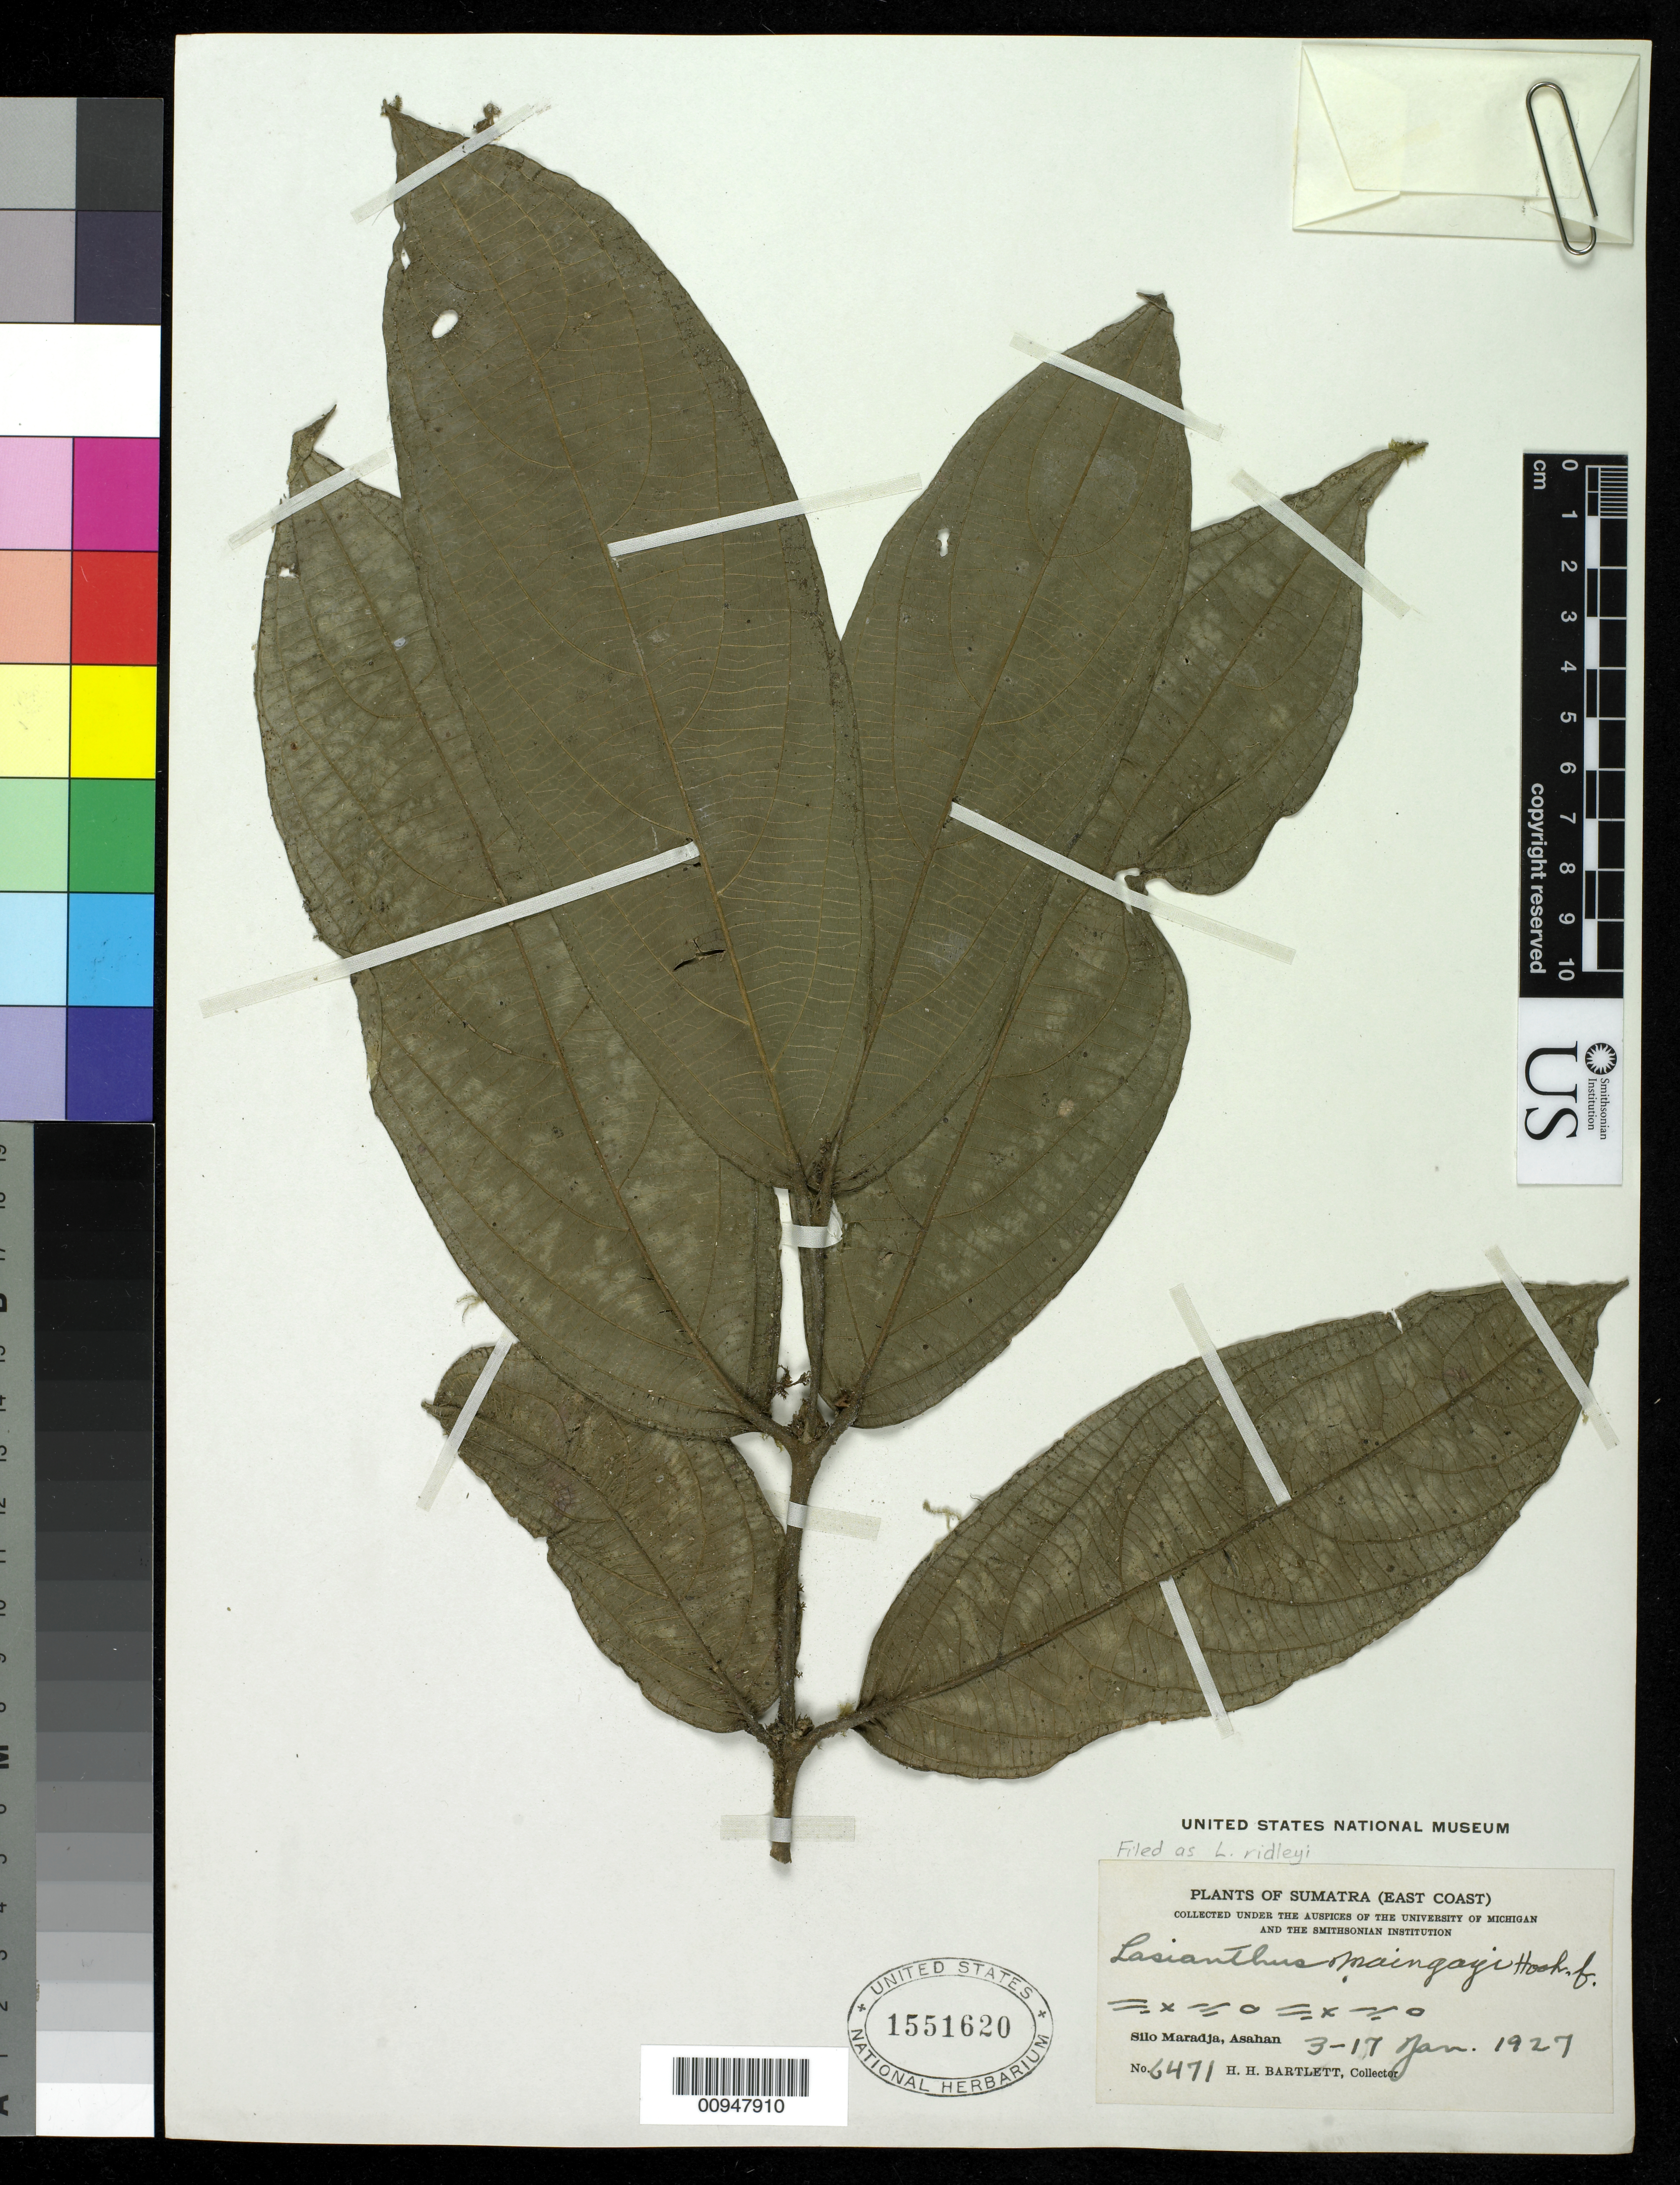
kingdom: Plantae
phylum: Tracheophyta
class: Magnoliopsida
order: Gentianales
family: Rubiaceae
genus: Lasianthus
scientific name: Lasianthus ridleyi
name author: King & Gamble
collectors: H. H. Bartlett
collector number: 6471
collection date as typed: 03 Jan 1927 to 17 Jan 1927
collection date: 1927-01-03/1927-01-17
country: Indonesia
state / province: Sumatra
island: Sumatra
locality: silo Maradja, Asahan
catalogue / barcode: US 1551620